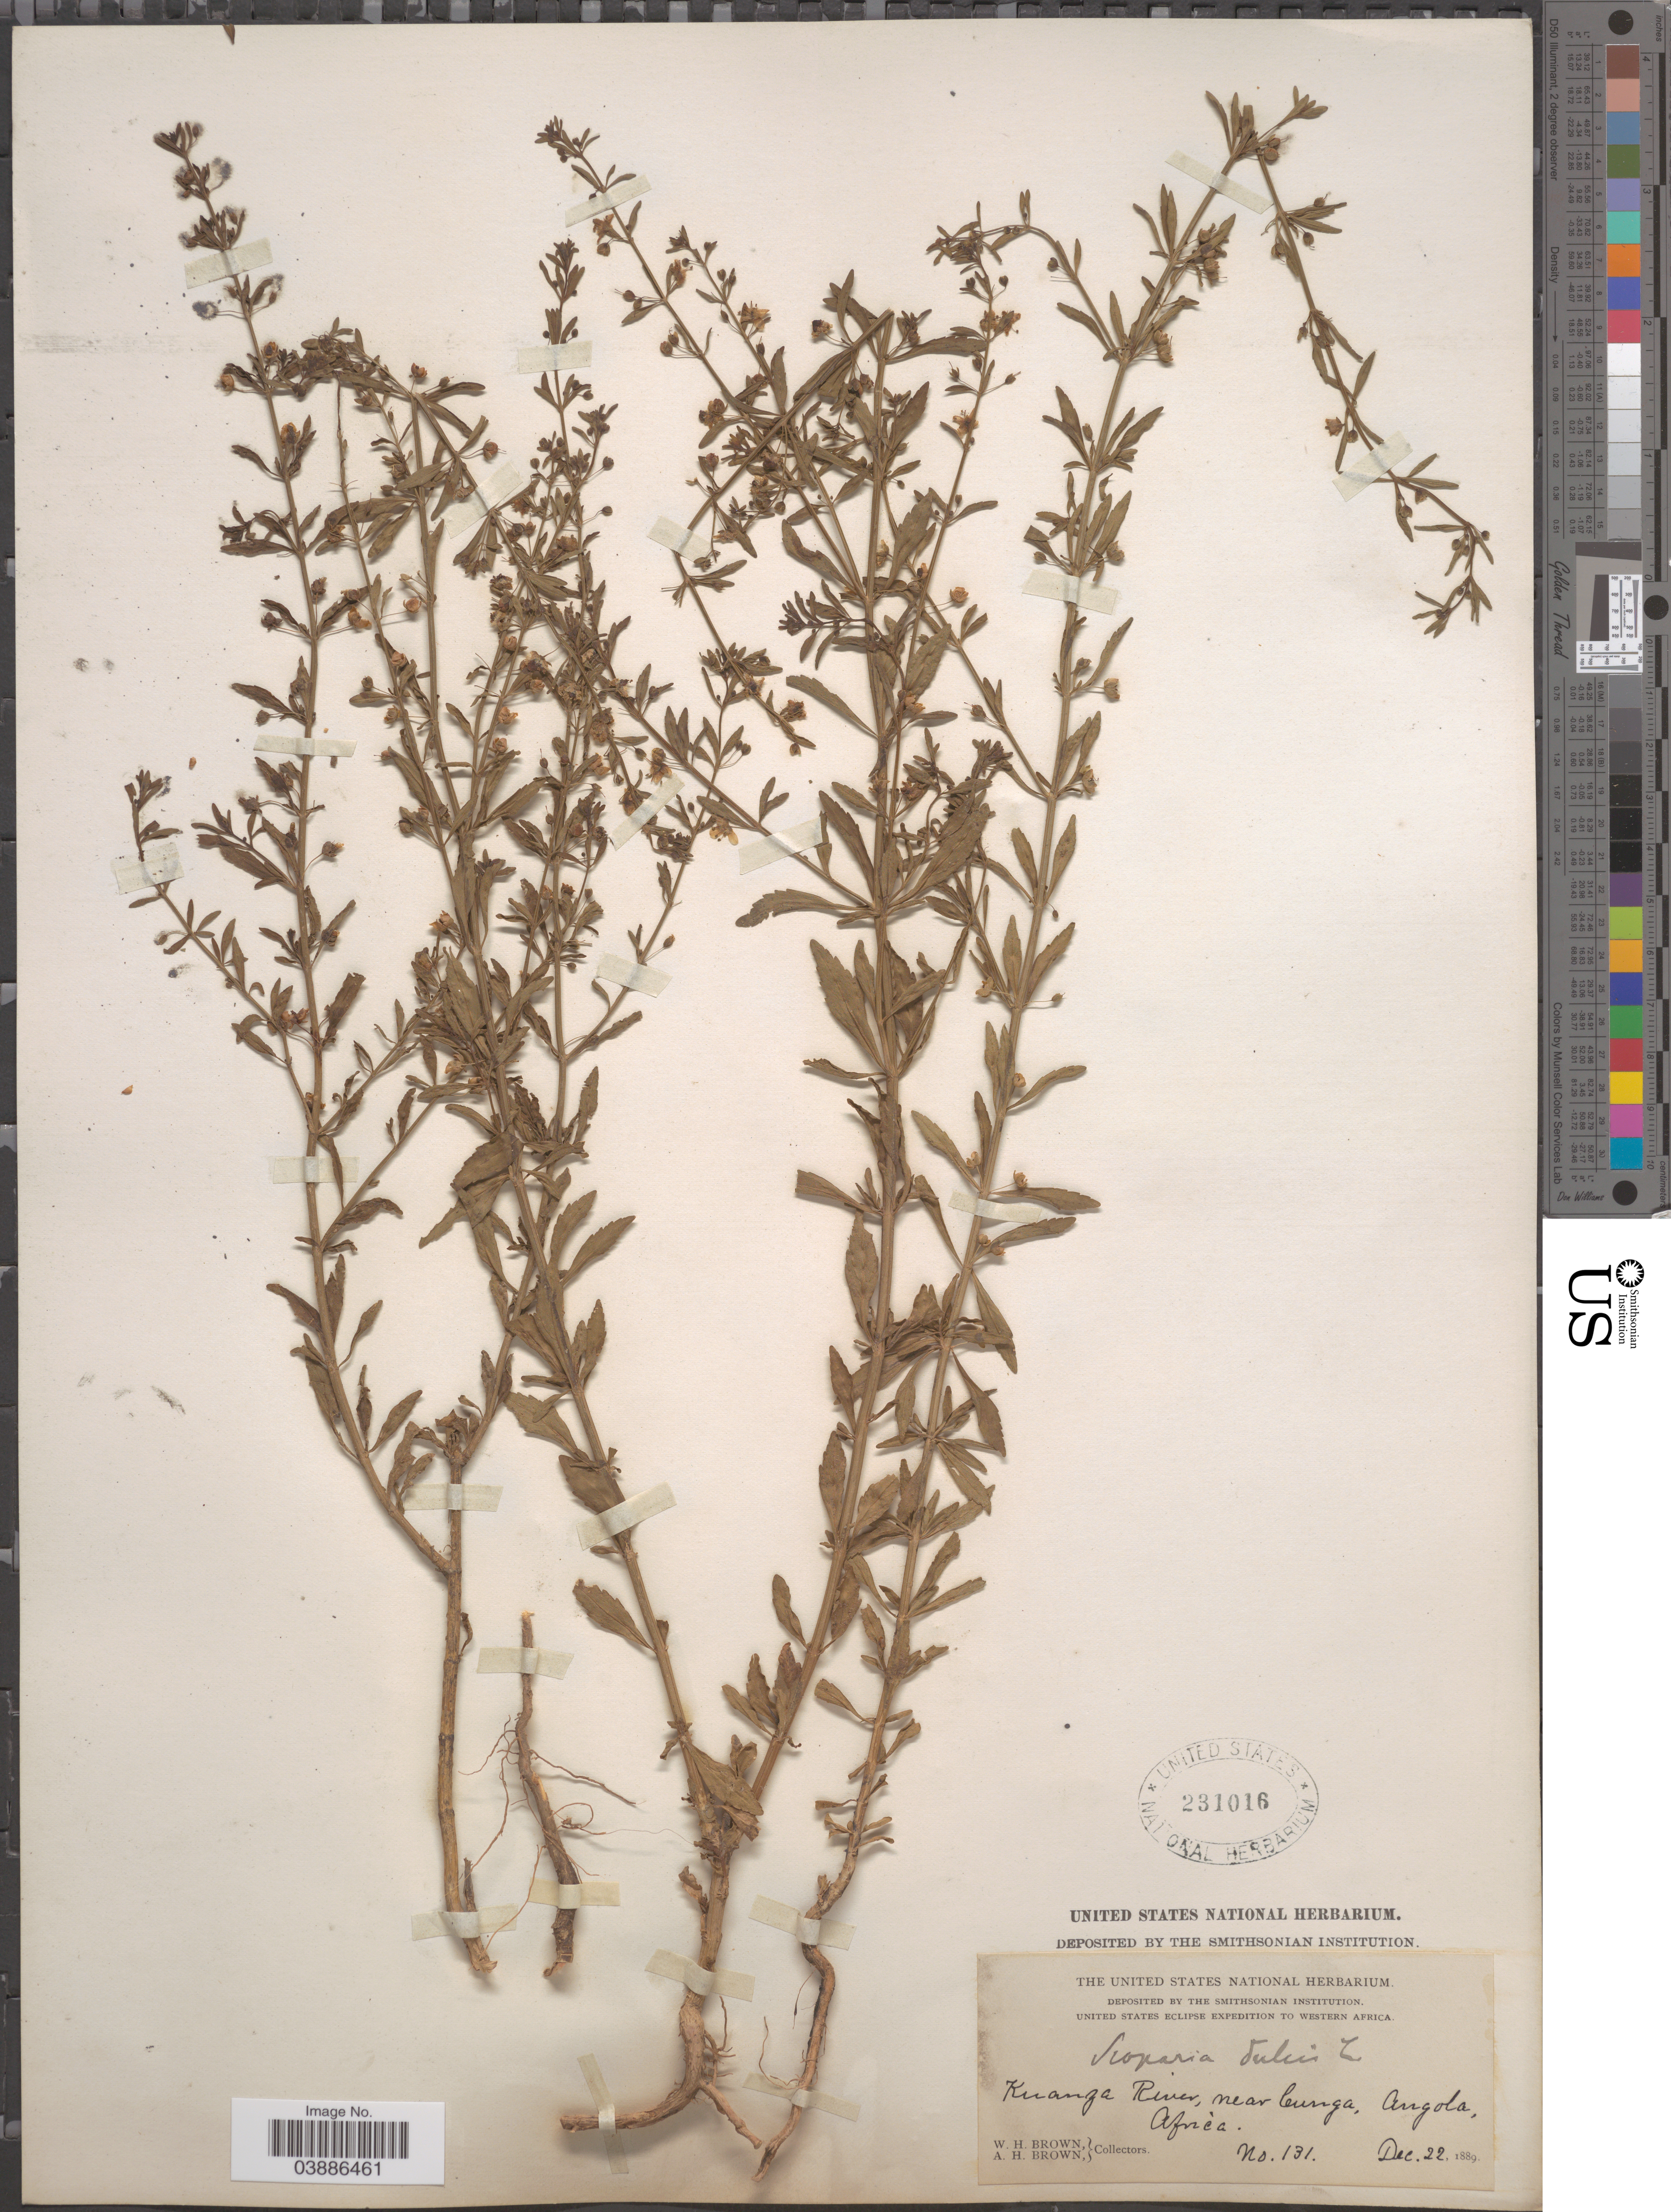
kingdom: Plantae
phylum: Tracheophyta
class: Magnoliopsida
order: Lamiales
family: Plantaginaceae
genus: Scoparia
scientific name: Scoparia dulcis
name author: L.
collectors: W. H. Brown & A. H. Brown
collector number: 131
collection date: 1889-12-22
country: Angola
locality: Western Africa. Kuanza River, near Cunga, Angola.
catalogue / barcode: US 231016